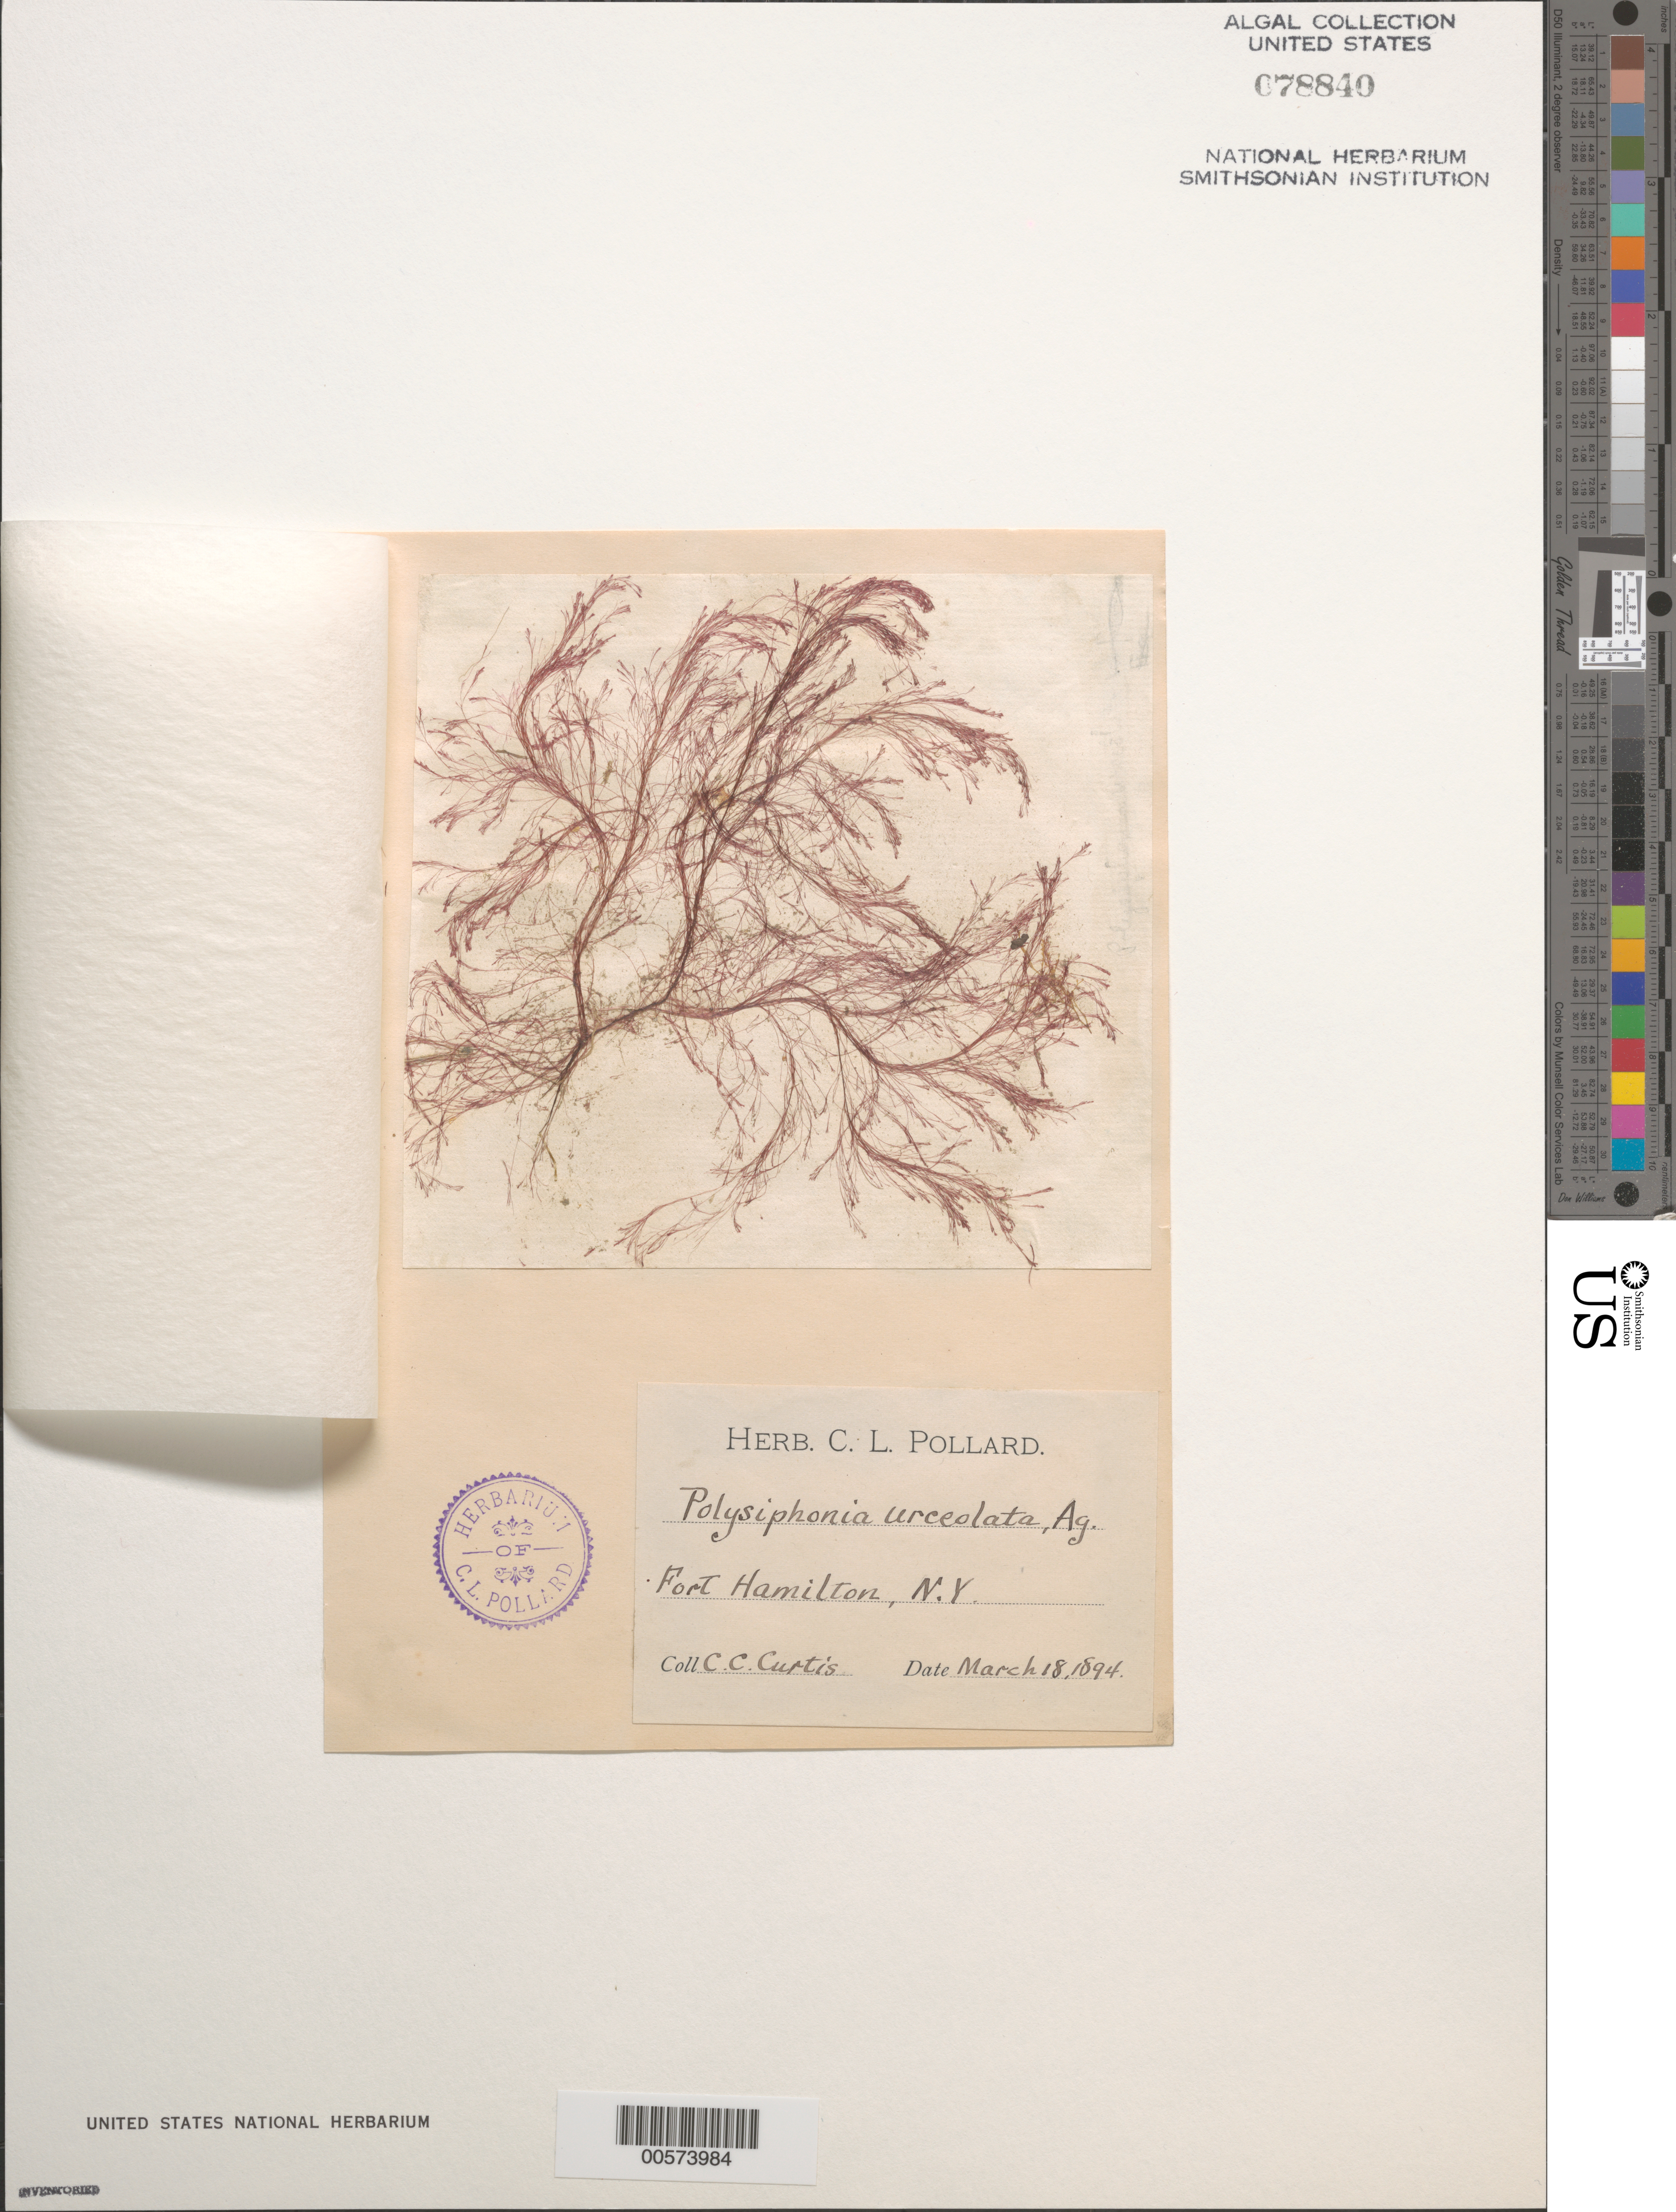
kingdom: Plantae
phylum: Rhodophyta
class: Florideophyceae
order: Ceramiales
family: Rhodomelaceae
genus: Polysiphonia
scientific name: Polysiphonia urceolata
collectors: C. Curtis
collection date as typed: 18 Mar 1894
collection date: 1894-03-18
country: United States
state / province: New York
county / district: Kings County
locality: Fort Hamilton, Brooklyn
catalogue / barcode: US 78840